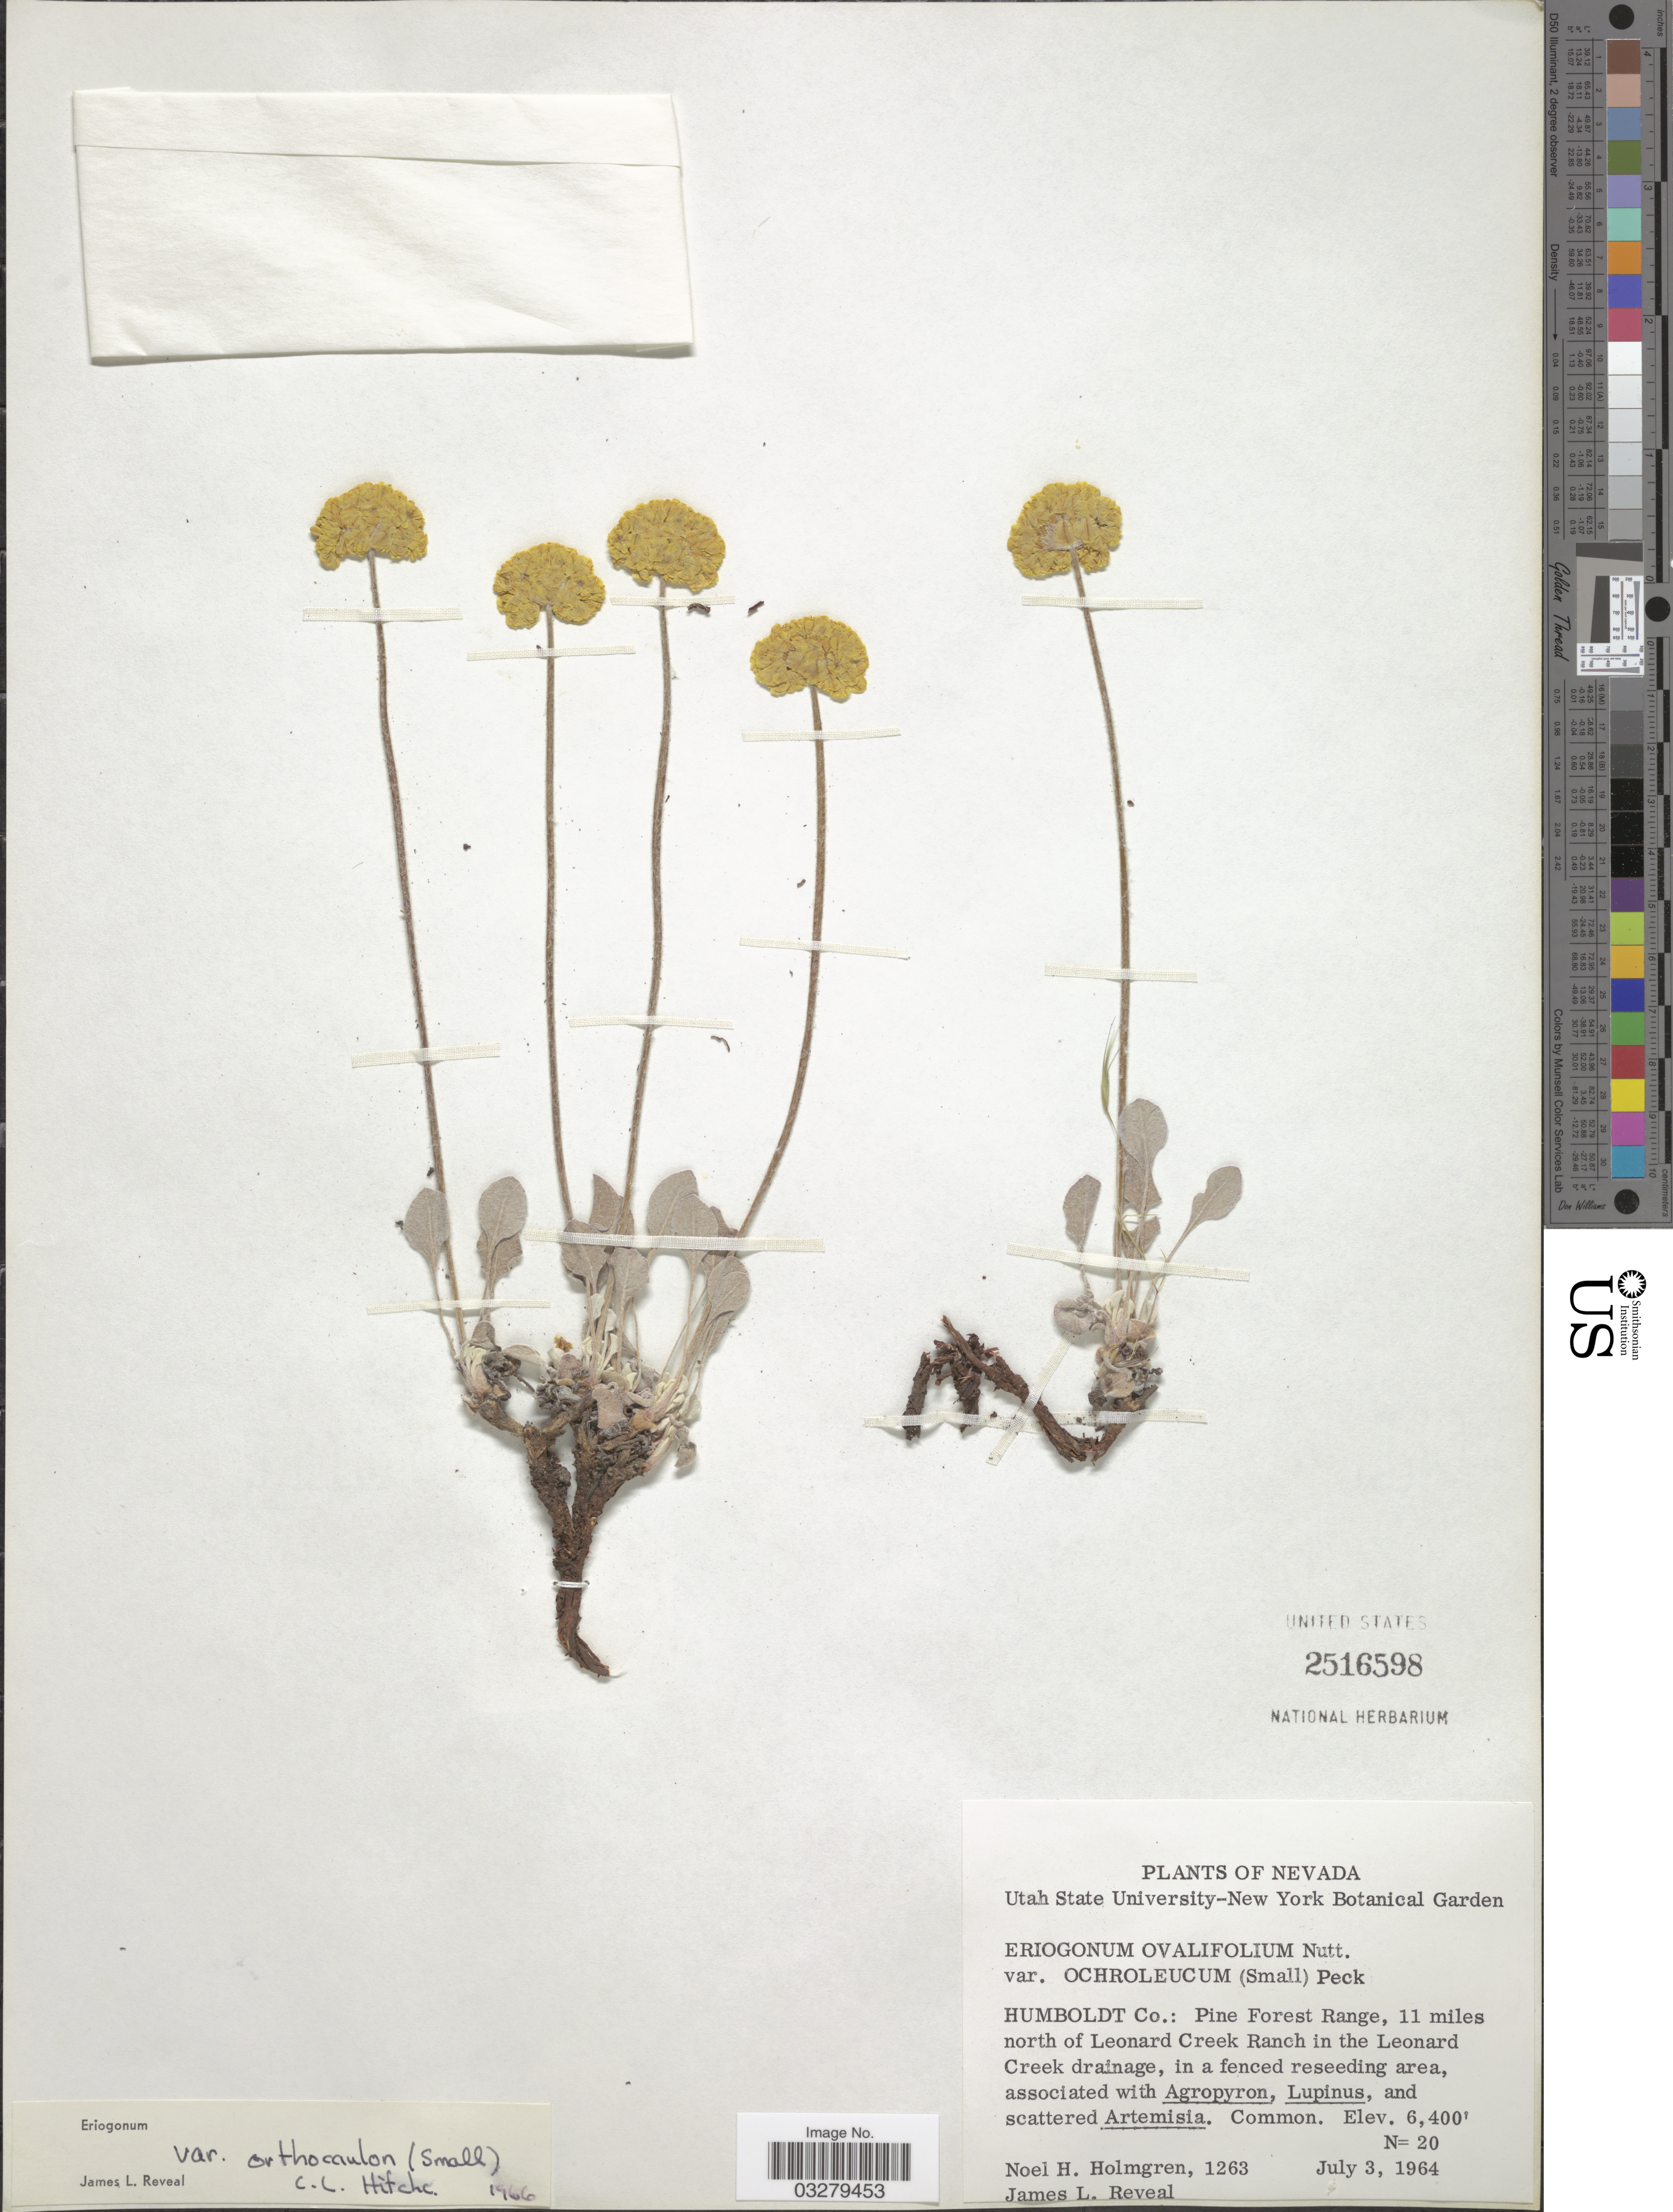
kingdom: Plantae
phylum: Tracheophyta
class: Magnoliopsida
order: Caryophyllales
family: Polygonaceae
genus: Eriogonum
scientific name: Eriogonum ovalifolium var. orthocaulon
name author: (Small) C.L. Hitchc.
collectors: N. H. Holmgren & J. L. Reveal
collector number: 1263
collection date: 1964-07-03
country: United States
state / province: Nevada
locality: Humboldt Co.: Pine Forest Range, 11 miles north of Leonard Creek Ranch in the Leonard Creek drainage.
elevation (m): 1951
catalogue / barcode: US 2516598